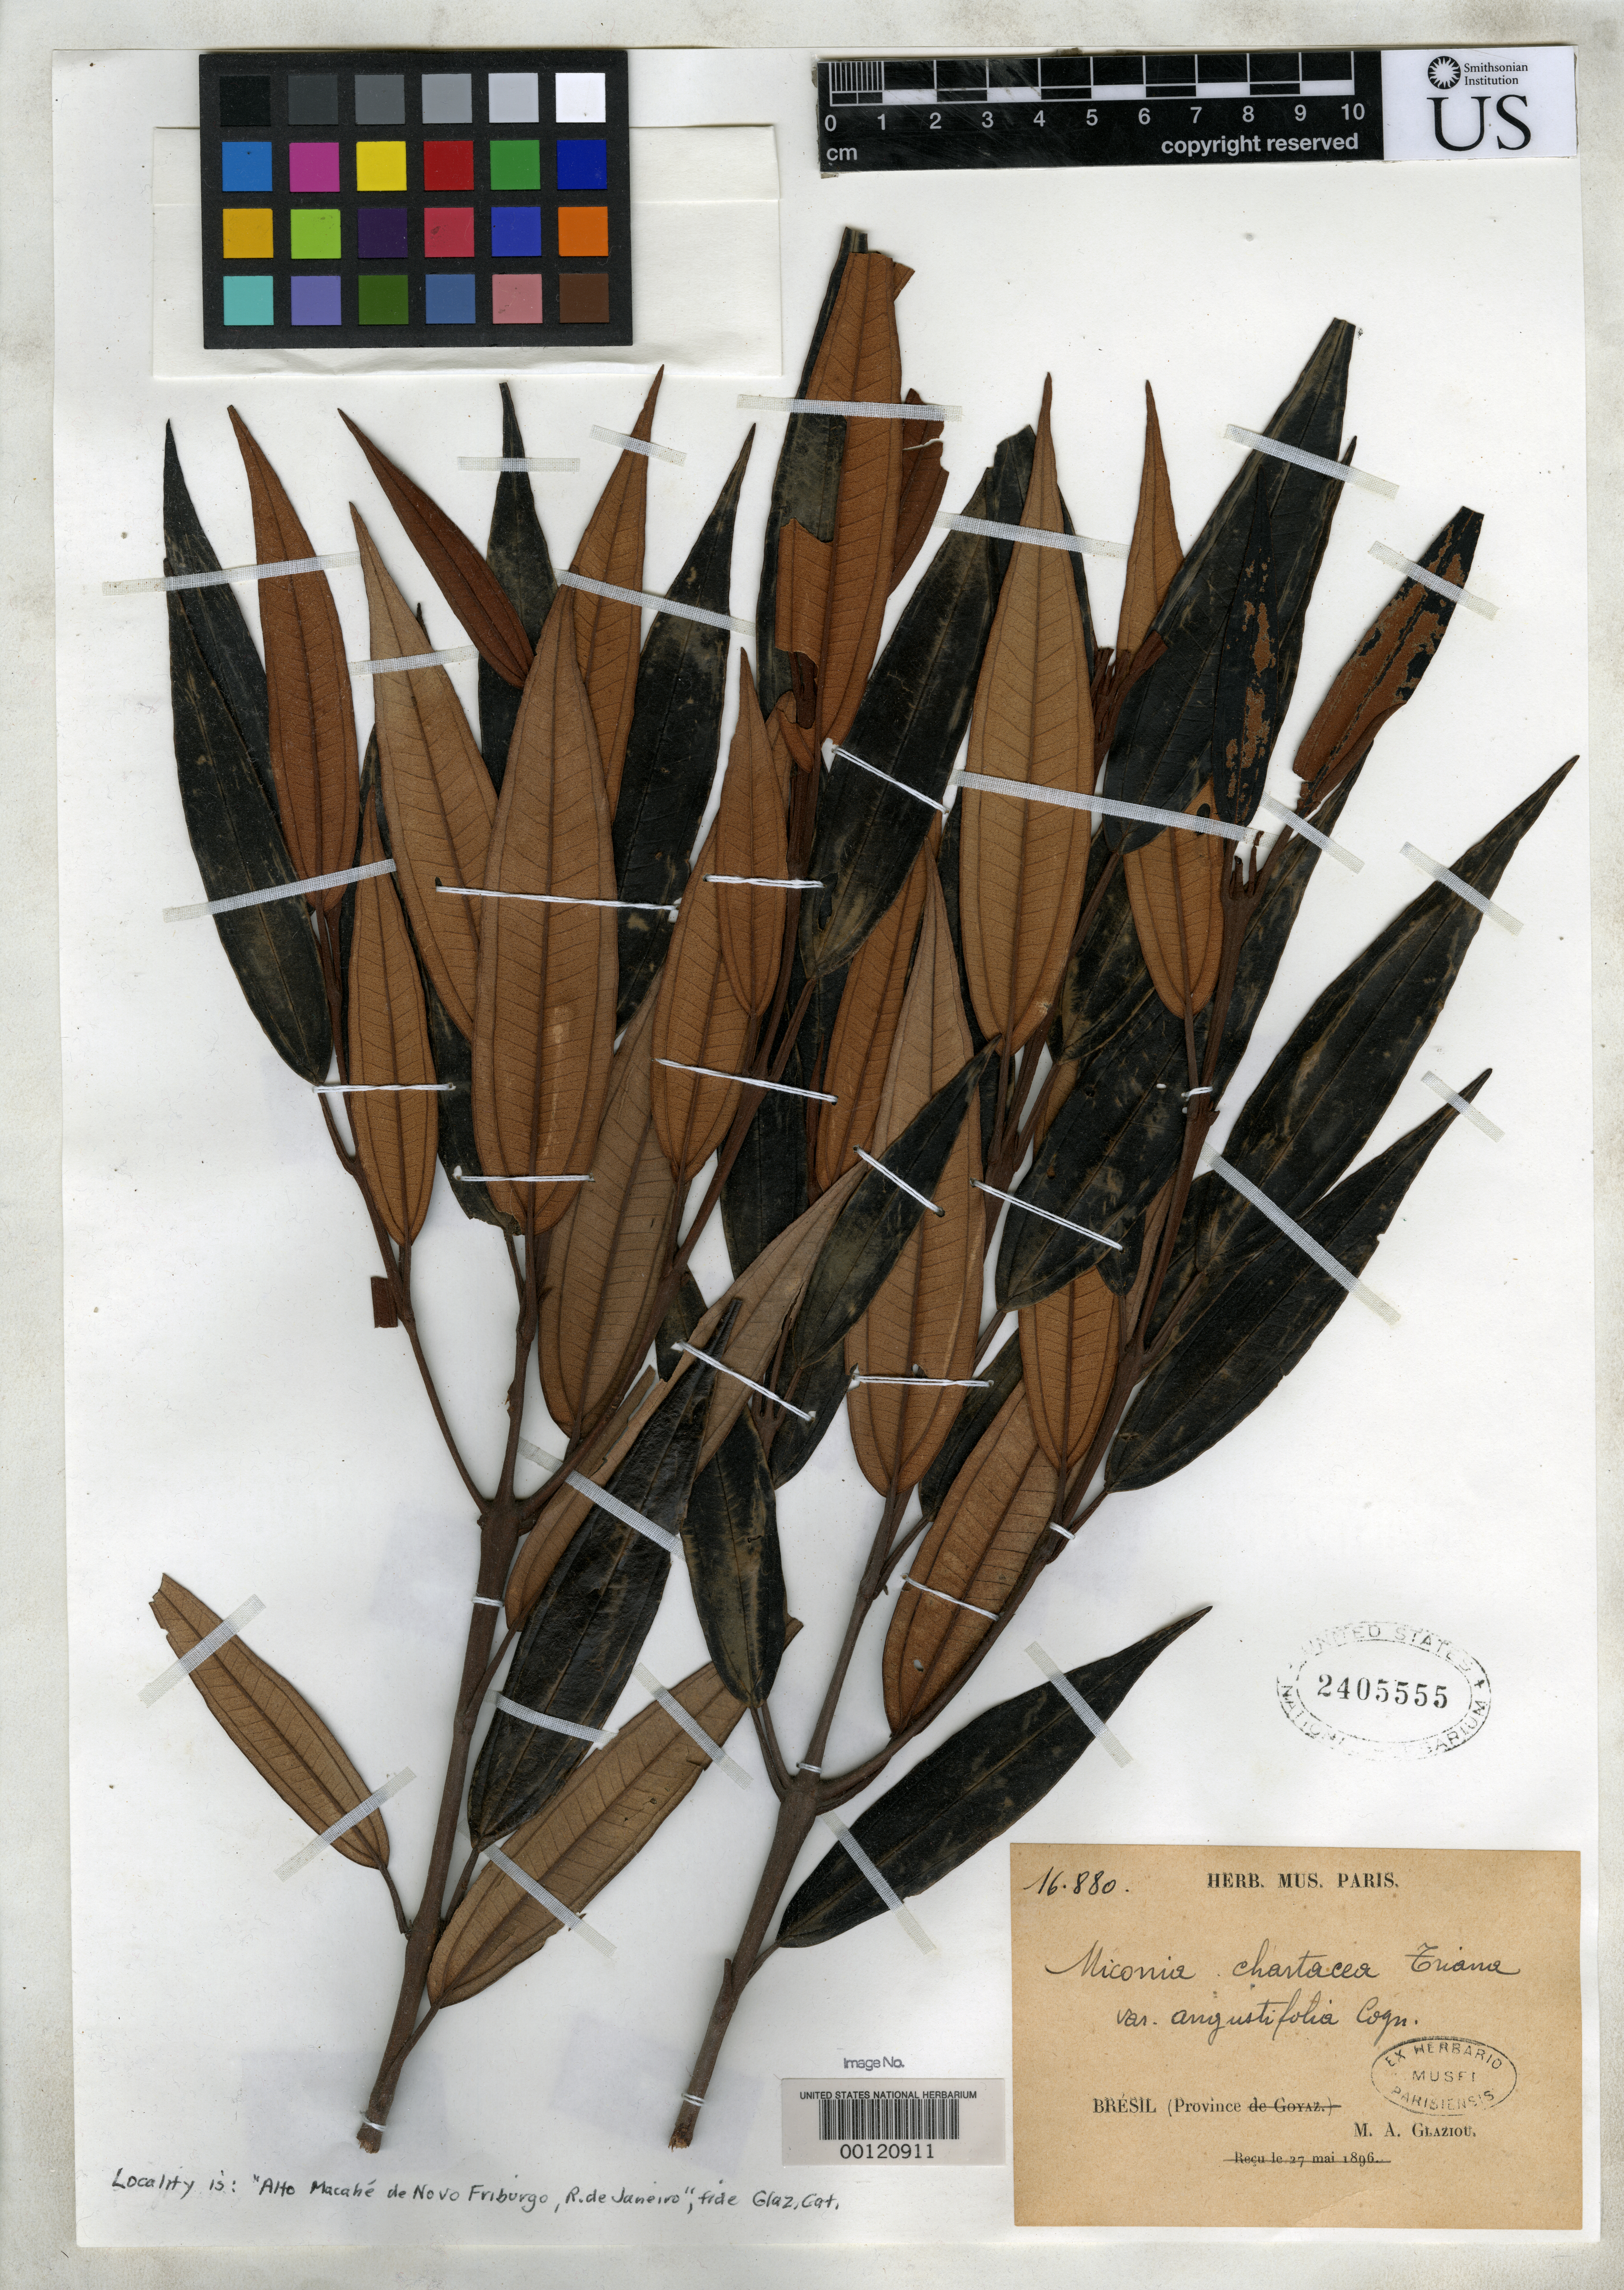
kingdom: Plantae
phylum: Tracheophyta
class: Magnoliopsida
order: Myrtales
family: Melastomataceae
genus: Miconia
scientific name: Miconia chartacea var. angustifolia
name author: Cogn. in A. DC.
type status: Isotype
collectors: A. F. M. Glaziou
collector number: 16880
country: Brazil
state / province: Rio de Janeiro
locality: Alto Macahe de Novo Friburgo.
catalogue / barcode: US 2405555